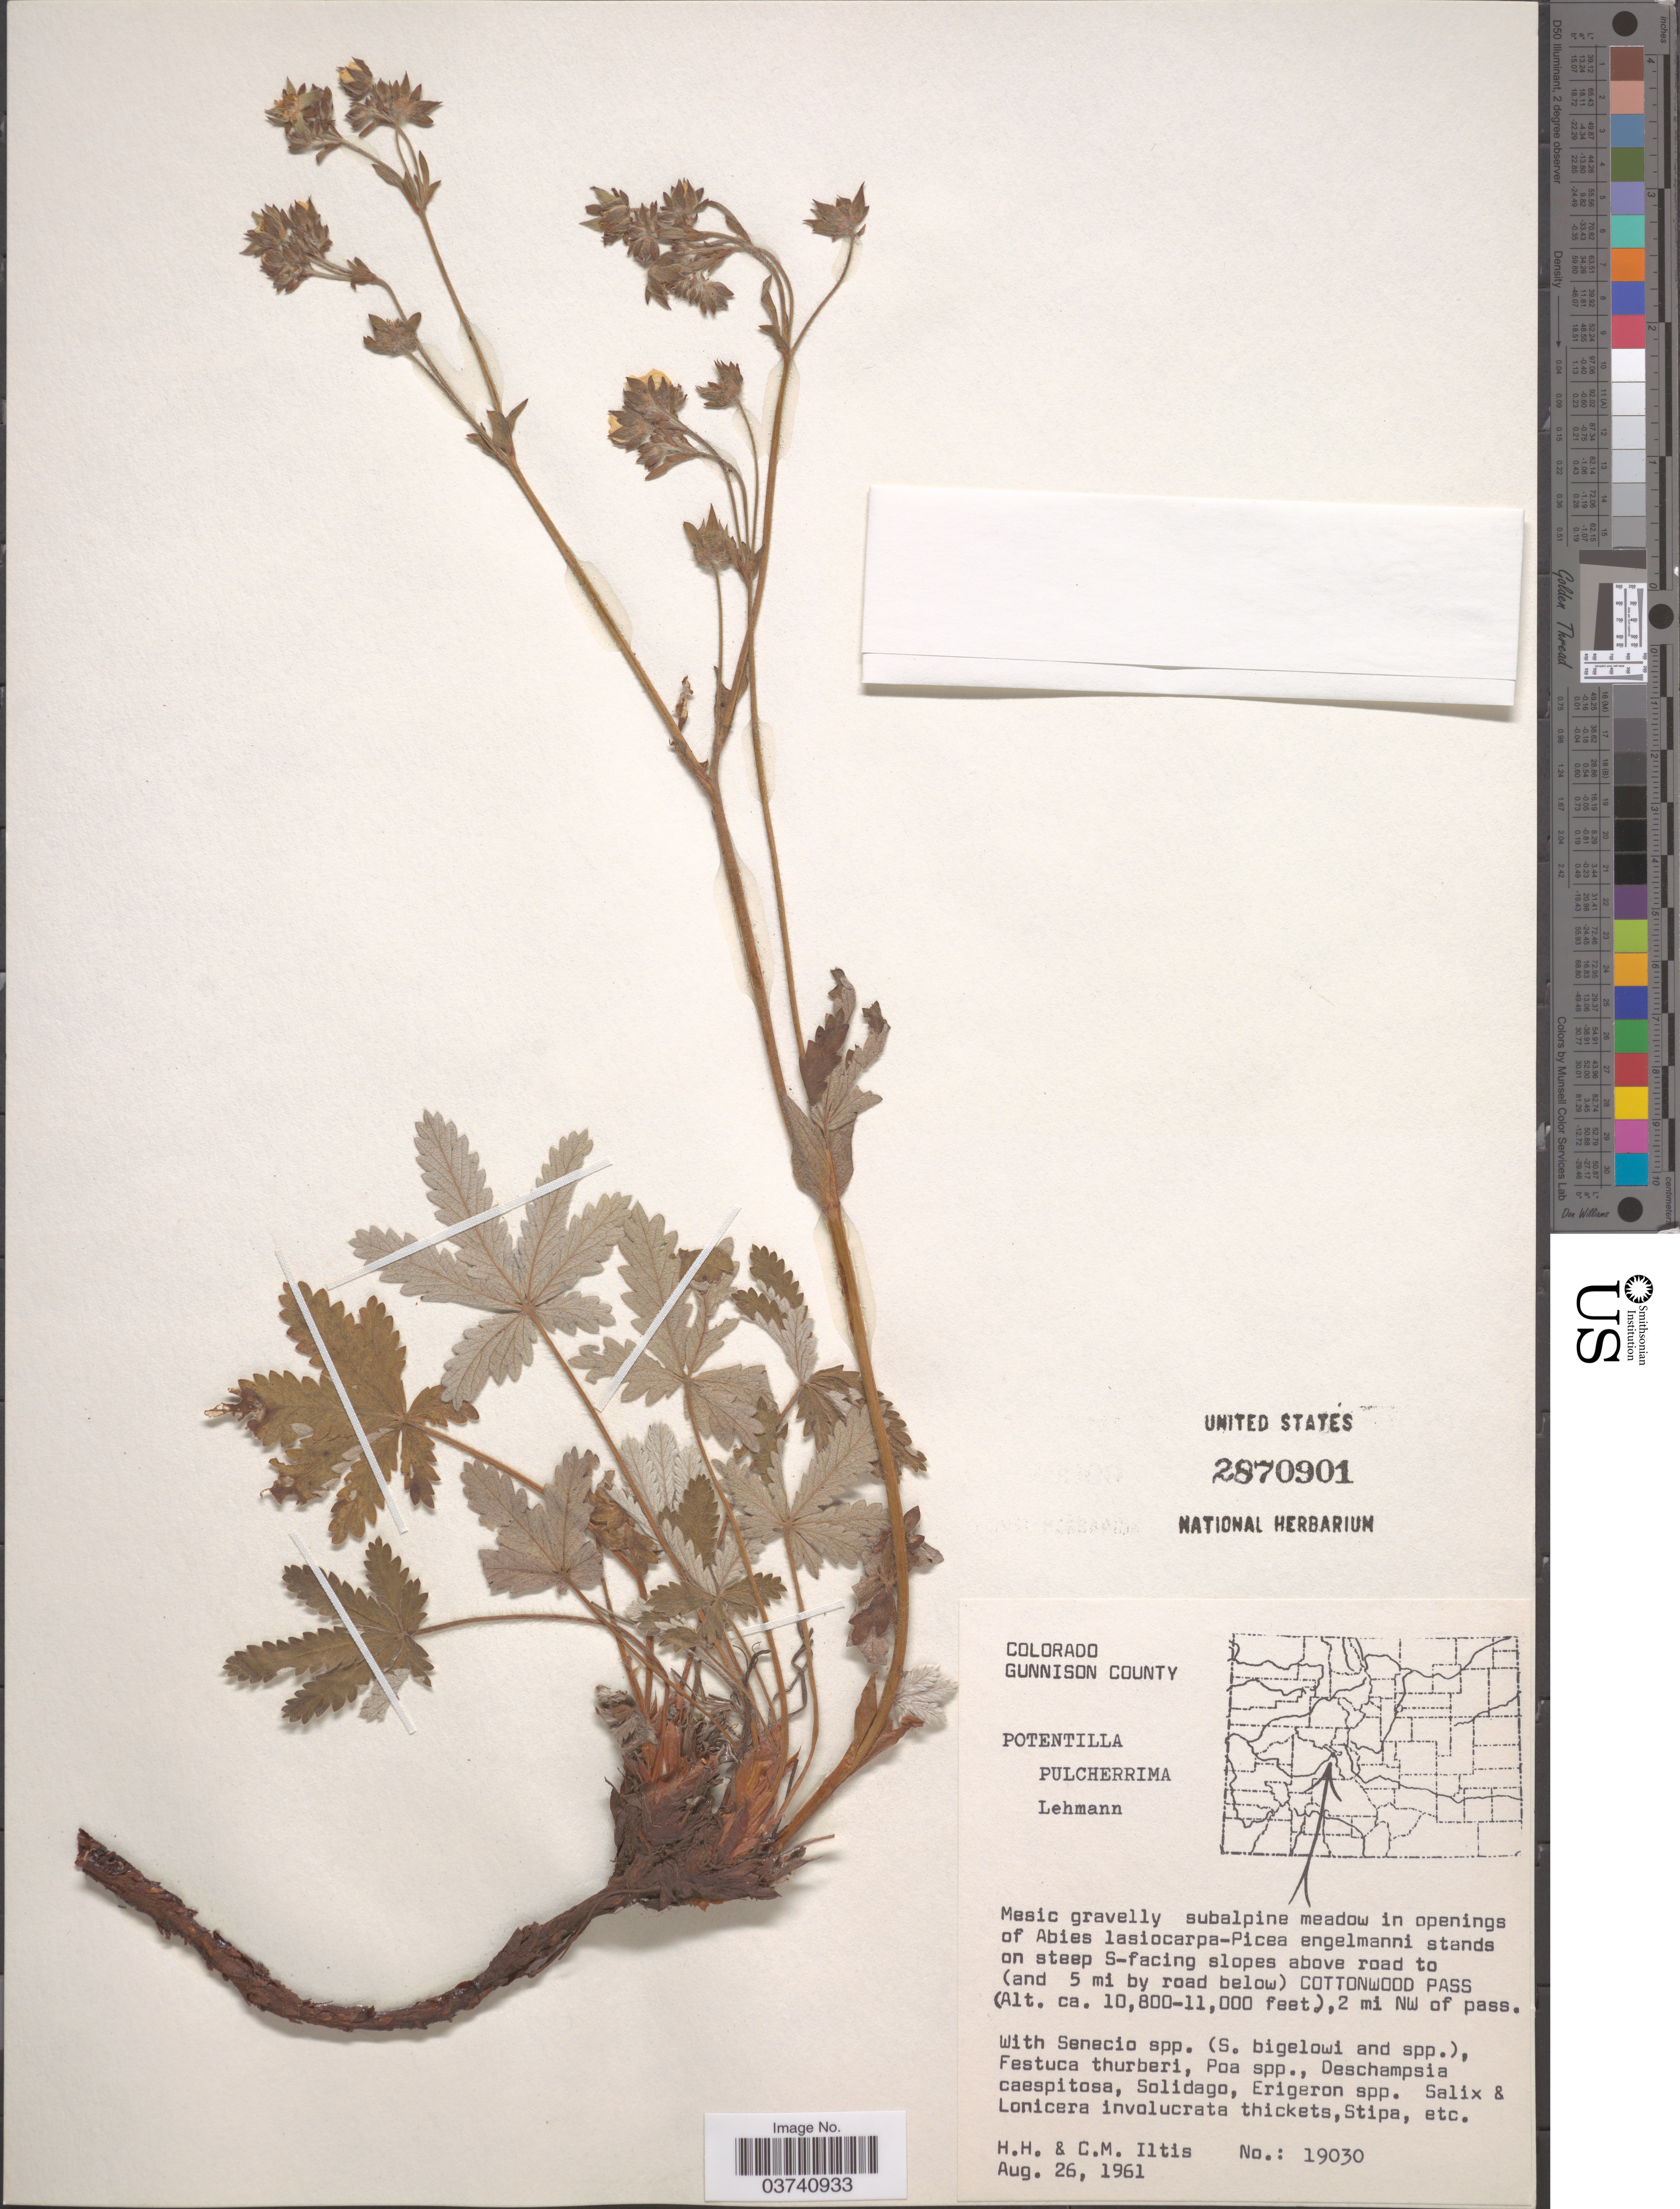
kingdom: Plantae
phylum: Tracheophyta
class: Magnoliopsida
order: Rosales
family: Rosaceae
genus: Potentilla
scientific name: Potentilla pulcherrima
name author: Lehm.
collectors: H. H. Iltis & C. M Iltis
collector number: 19030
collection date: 1961-08-26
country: United States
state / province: Colorado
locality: Gunnison County. On steep S-facing slopes above road to (and 5 mi by road below) Cottonwood Pass, 2 mi NW of pass.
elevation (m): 3292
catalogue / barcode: US 2870901